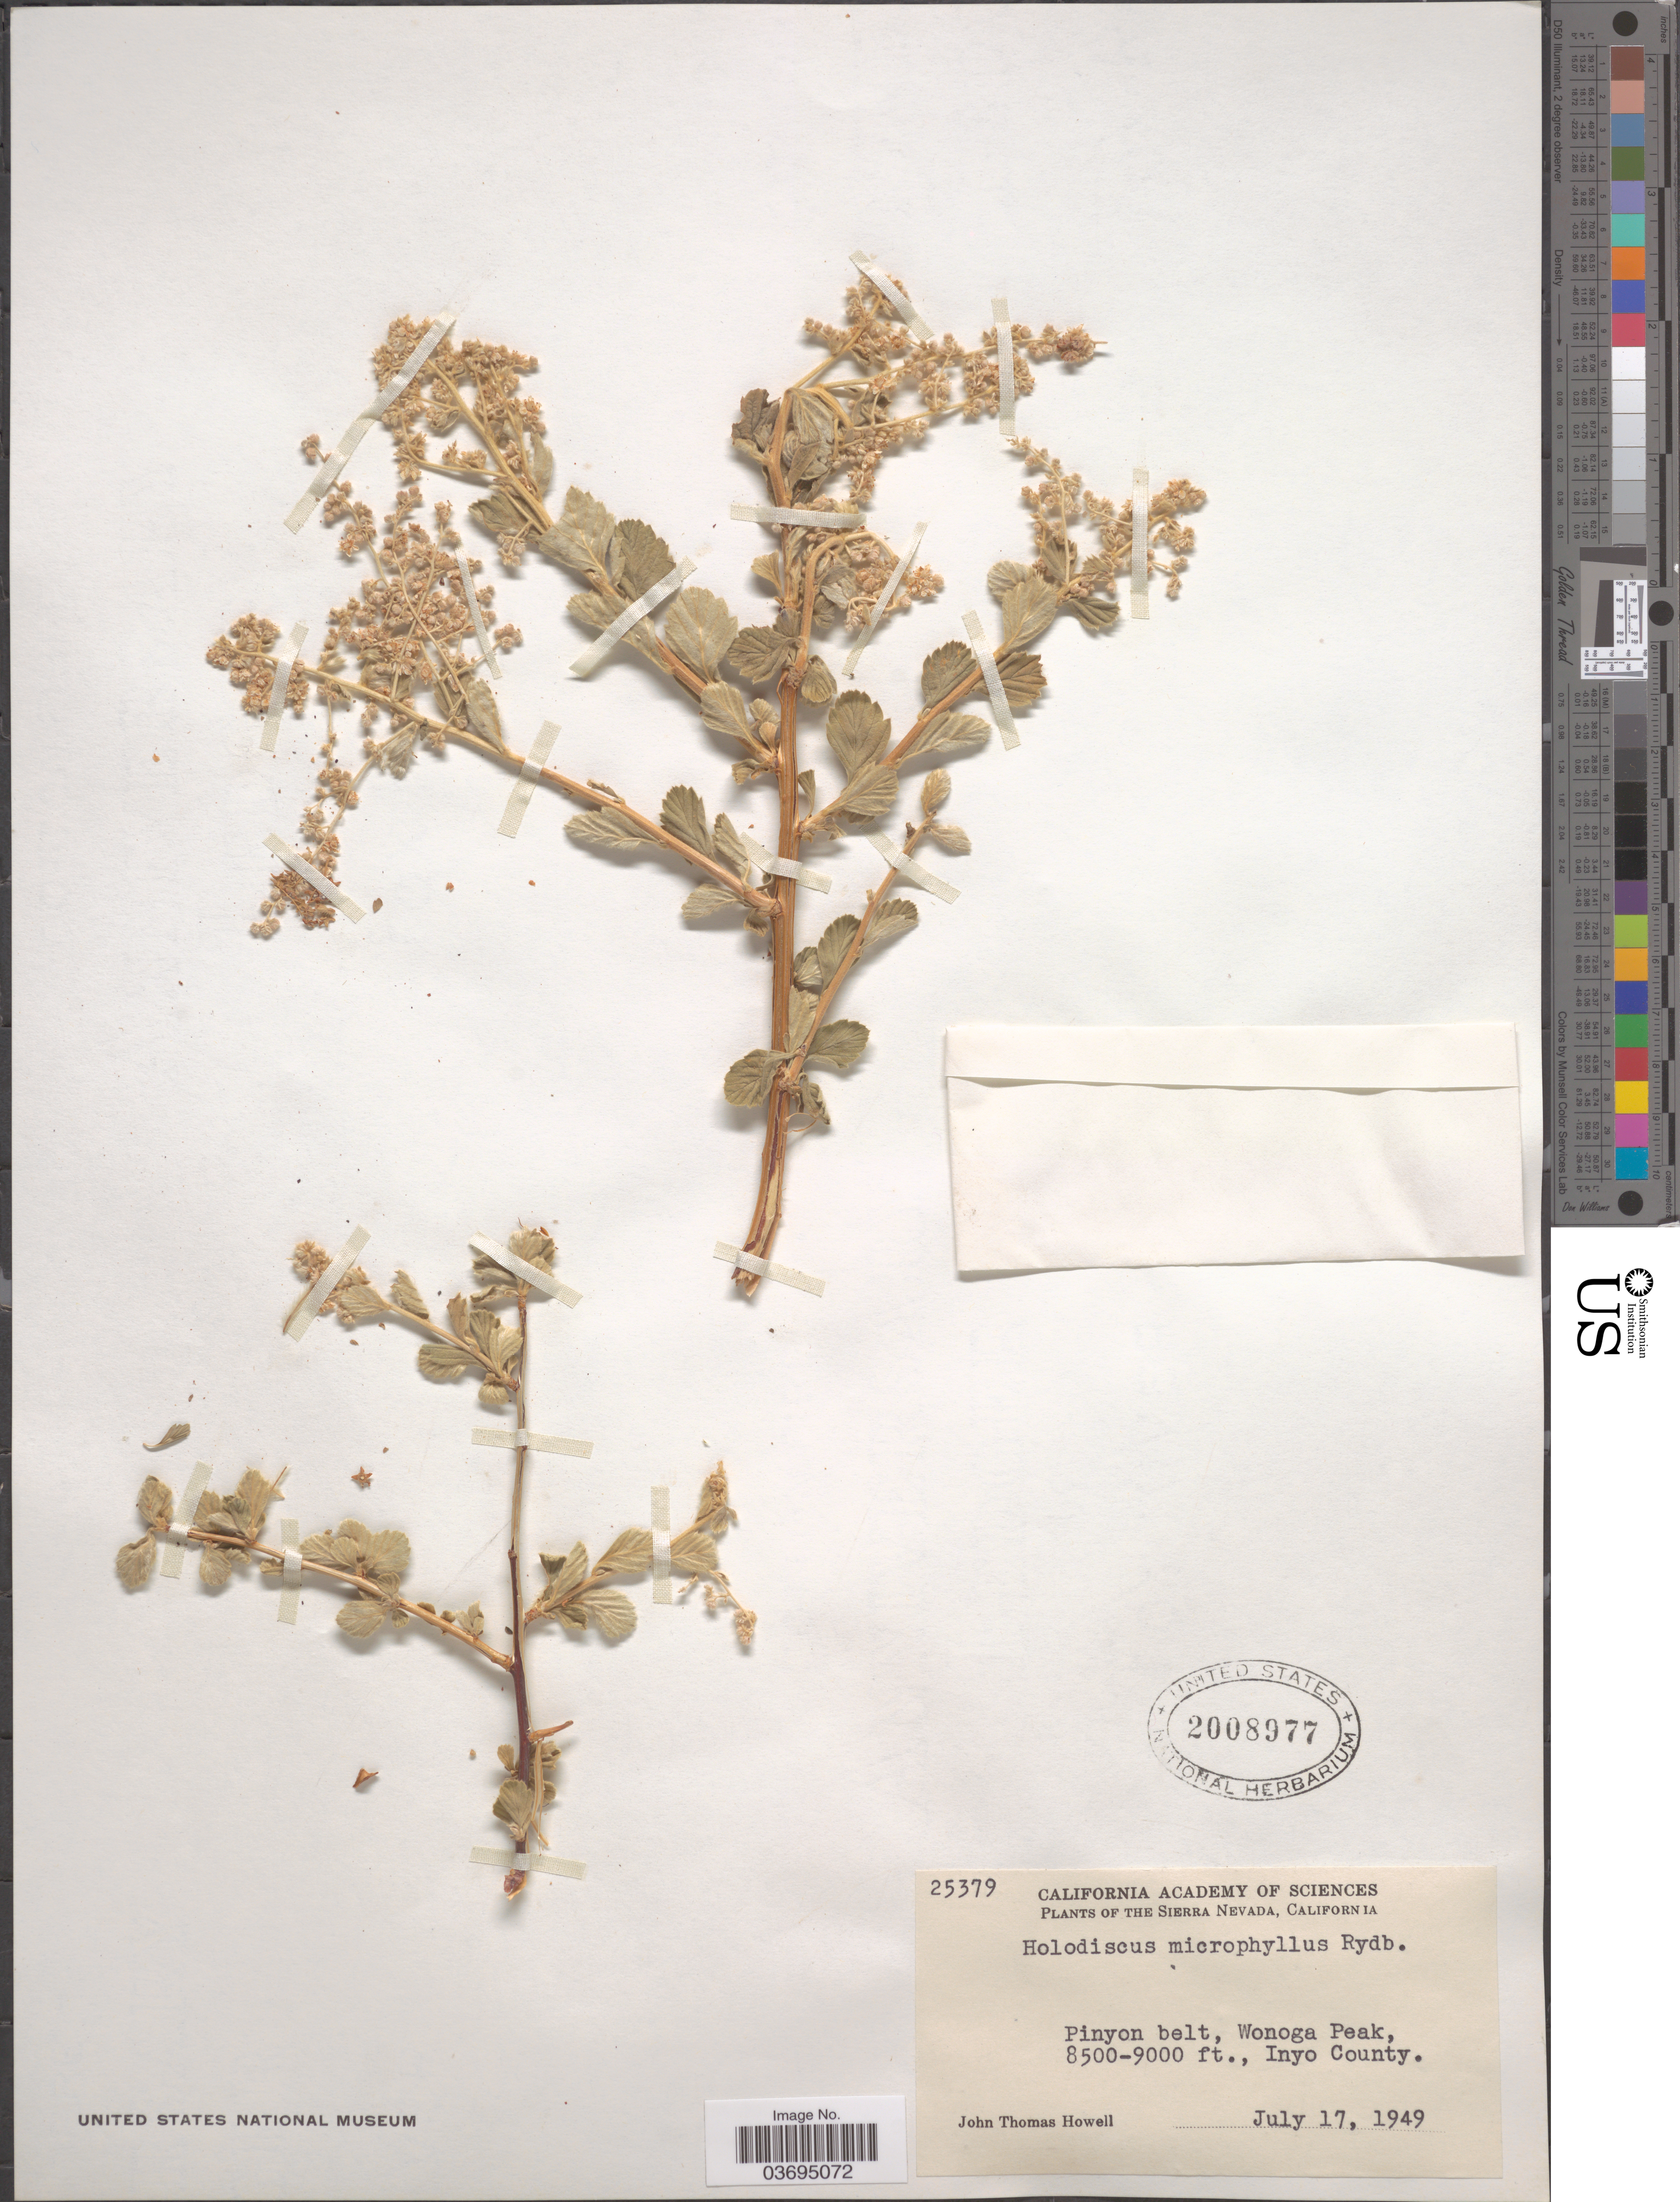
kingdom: Plantae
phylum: Tracheophyta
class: Magnoliopsida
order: Rosales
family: Rosaceae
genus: Holodiscus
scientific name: Holodiscus discolor var. microphyllus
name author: (Rydb.) Jeps.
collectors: J. T. Howell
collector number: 25379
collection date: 1949-07-17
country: United States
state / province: California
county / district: Inyo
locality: The Sierra Nevada. Pinyon belt, Wonoga Peak. Inyo County.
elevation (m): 2591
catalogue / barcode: US 2008977